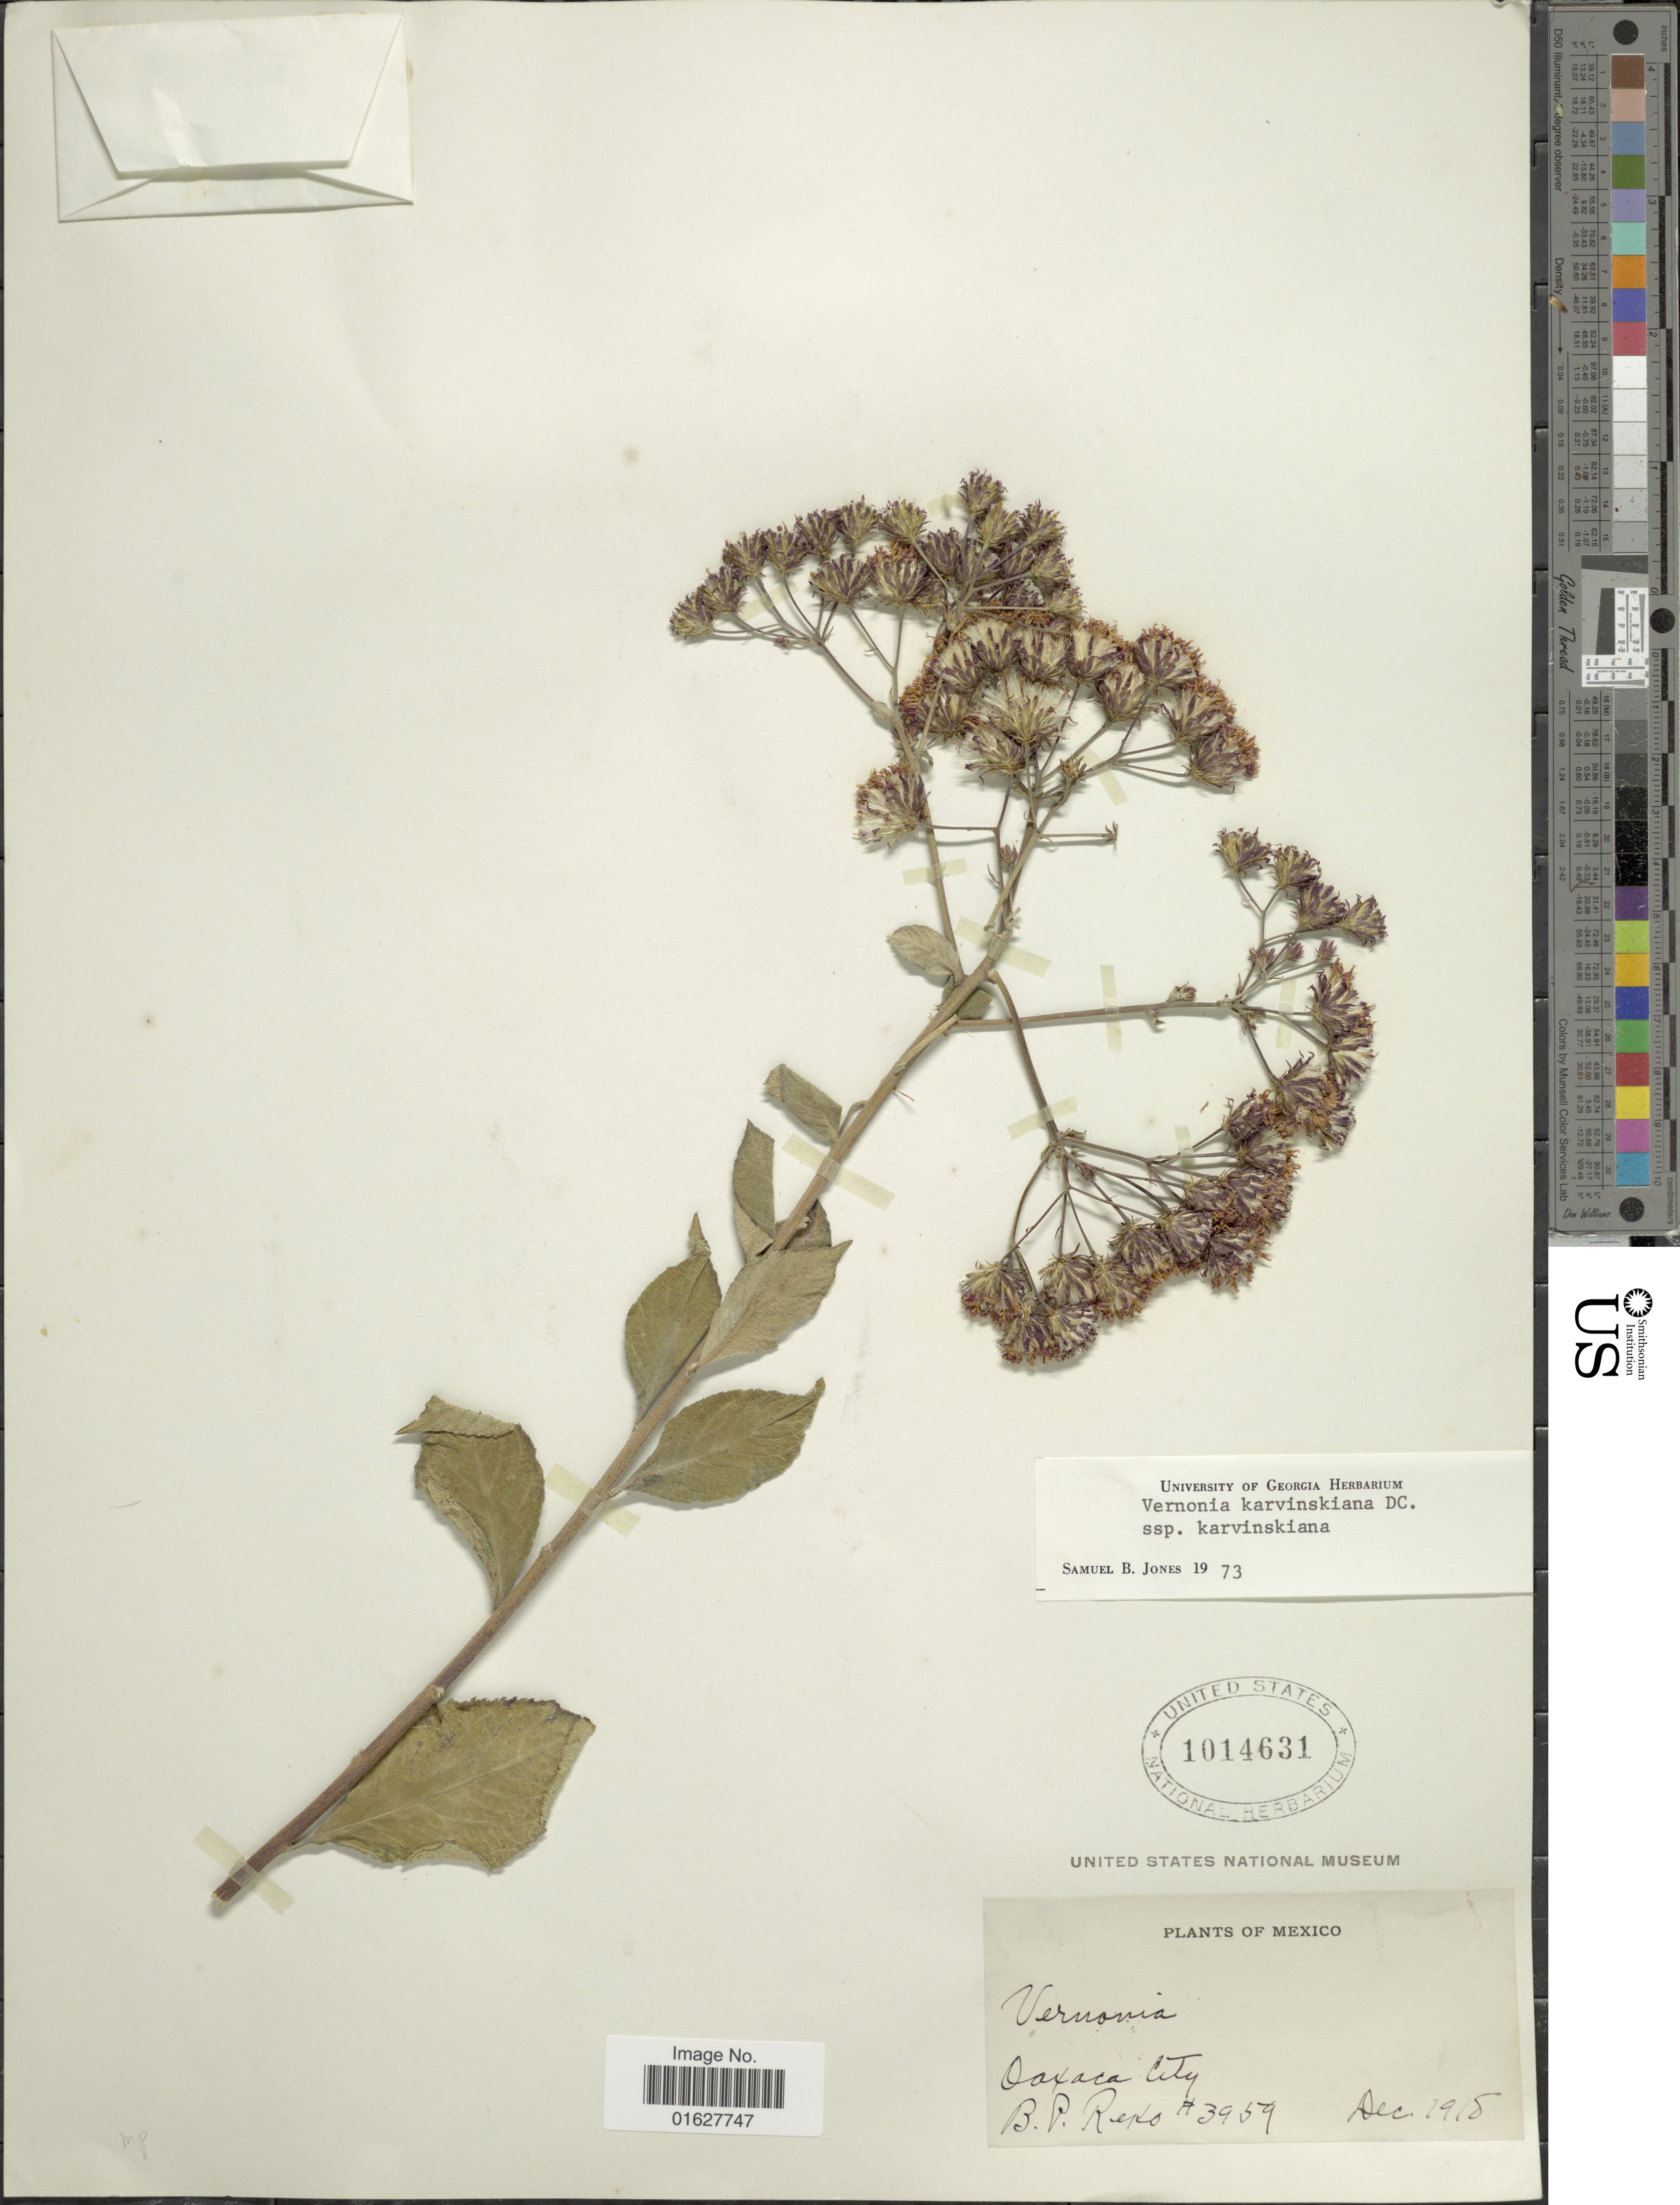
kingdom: Plantae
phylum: Tracheophyta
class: Magnoliopsida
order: Asterales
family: Asteraceae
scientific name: Vickianthus karvinskianus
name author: (DC.) H. Rob.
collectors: B. P. Reko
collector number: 3959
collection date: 1918-12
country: Mexico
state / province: Oaxaca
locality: Mexico. Oaxaca City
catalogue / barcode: US 1014631